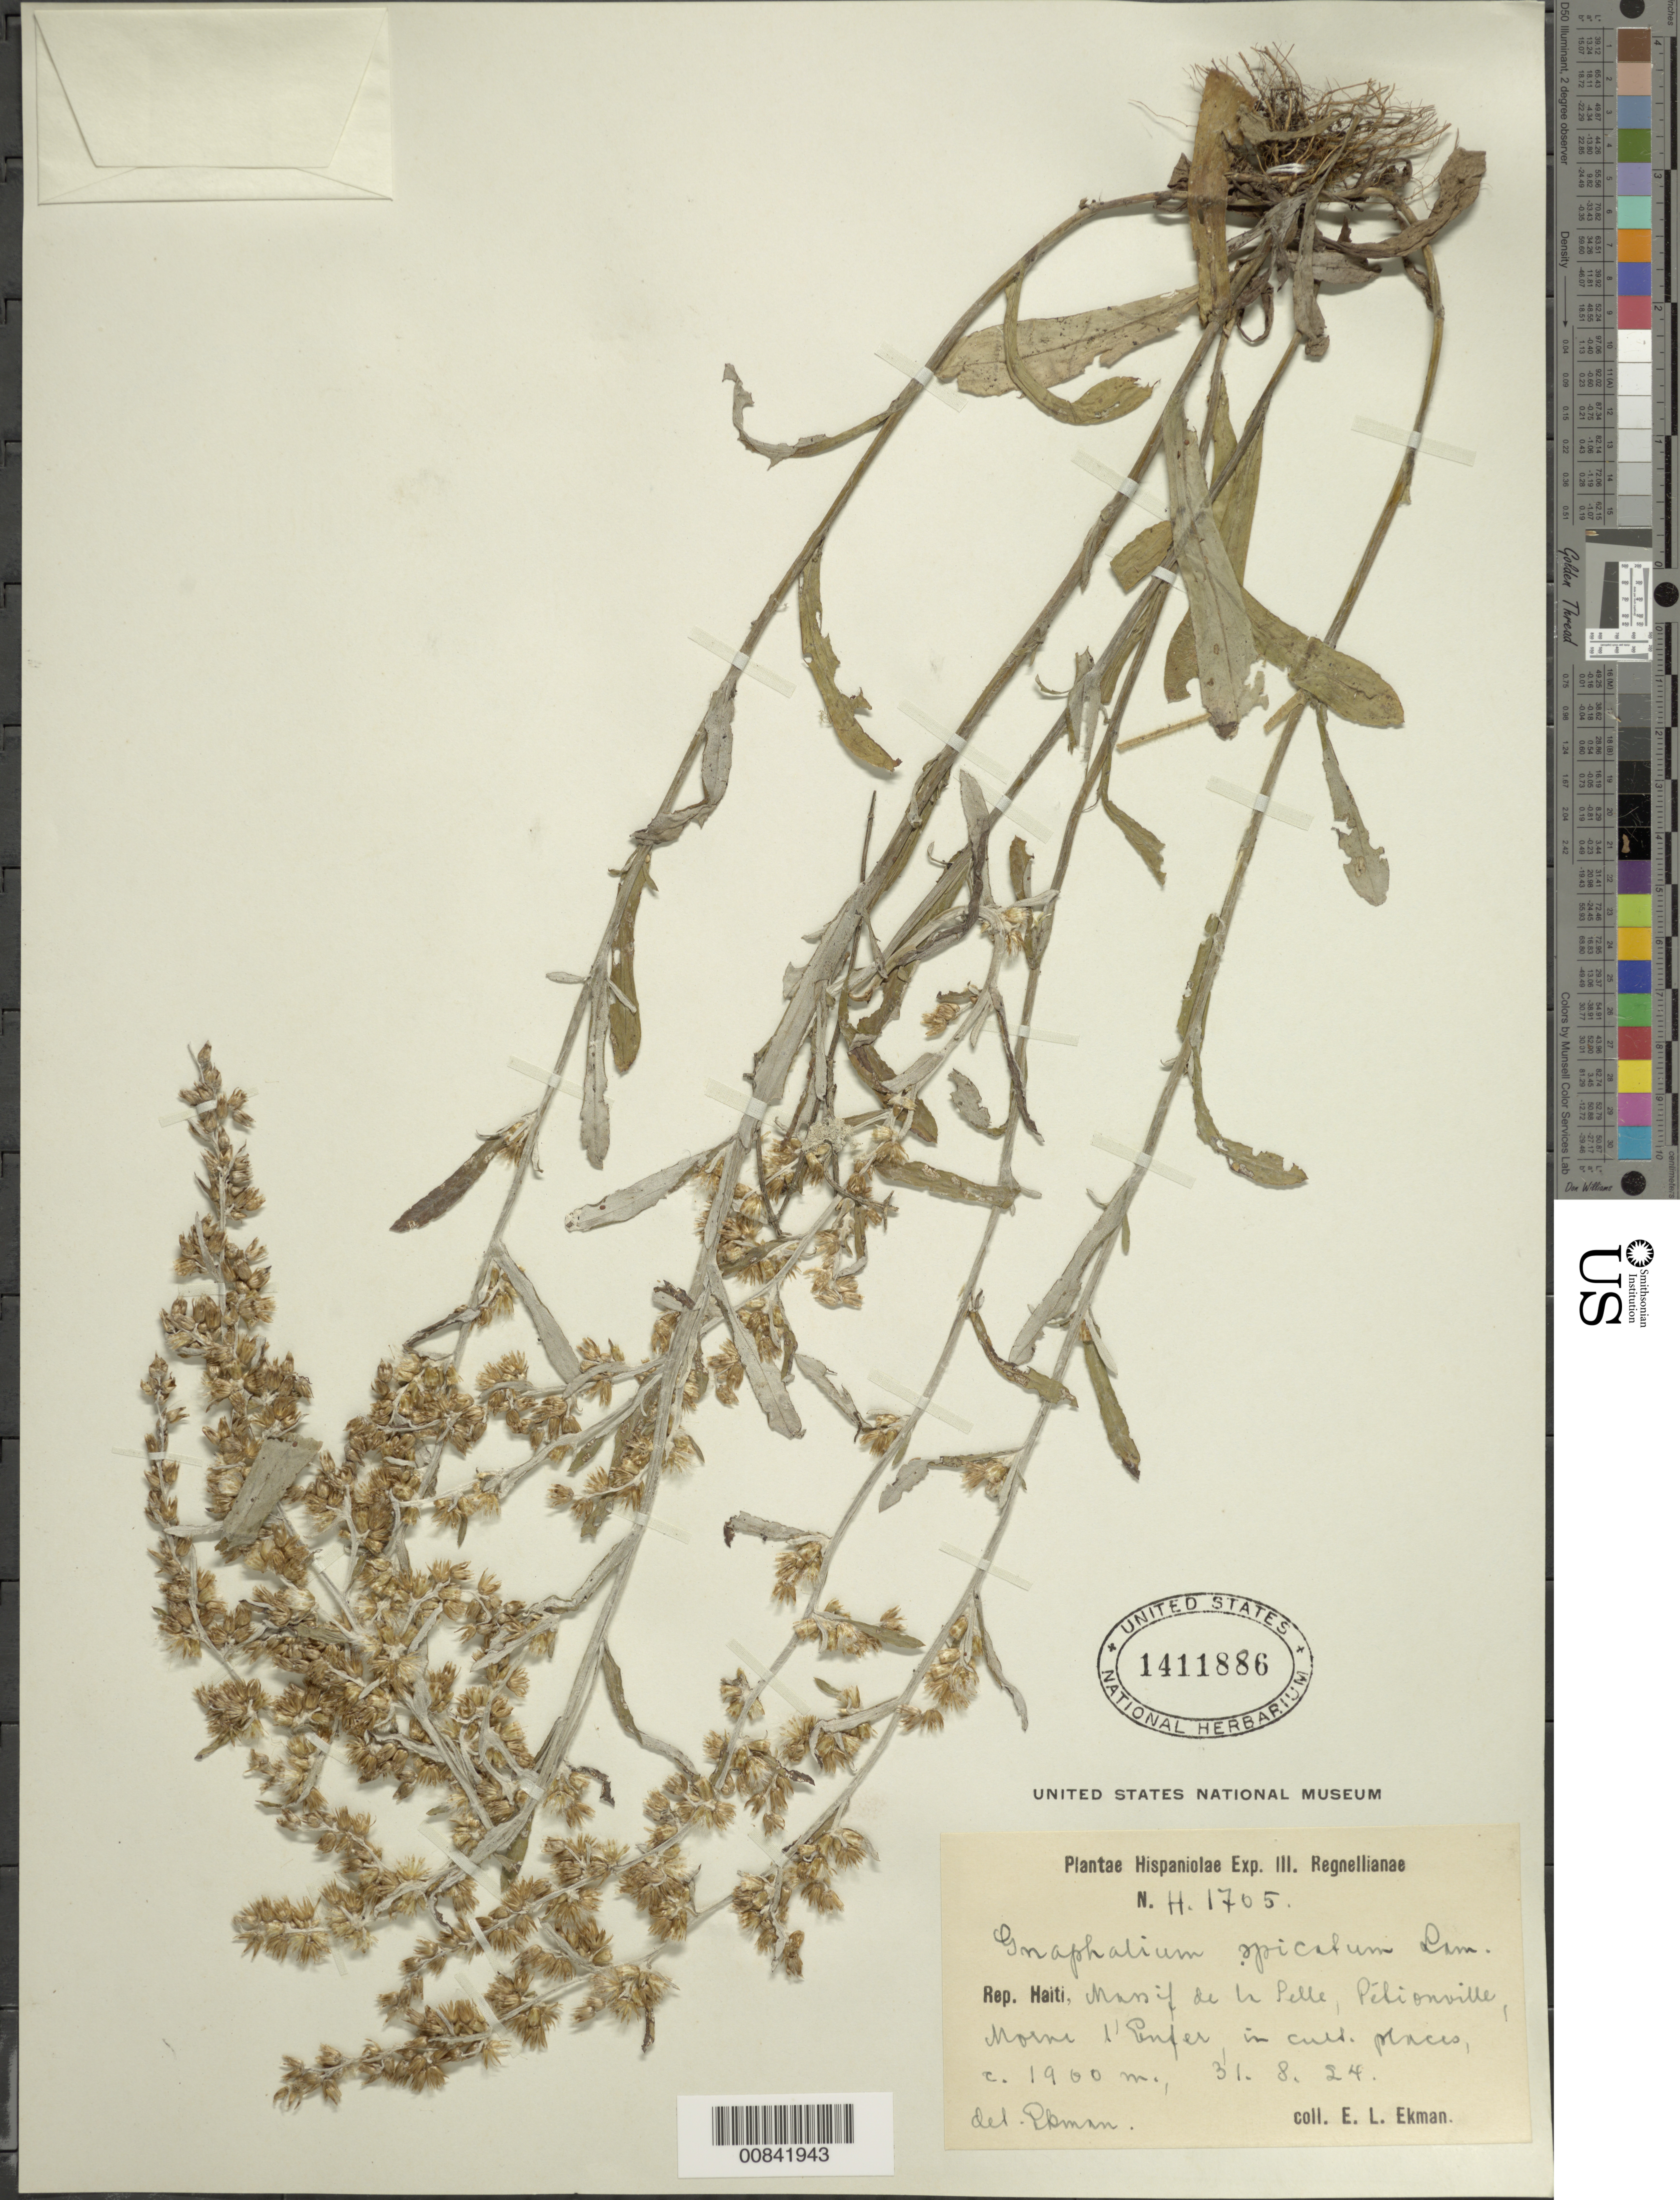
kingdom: Plantae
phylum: Tracheophyta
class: Magnoliopsida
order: Asterales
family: Asteraceae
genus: Gamochaeta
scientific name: Gamochaeta coarctata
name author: (Willd.) Kerguélen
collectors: E. L. Ekman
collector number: H 1705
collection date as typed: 31 Aug 1924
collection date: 1924-08-31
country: Haiti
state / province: Ouest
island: Hispaniola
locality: Massif de la Selle, Pétionville, Morne l'Enfer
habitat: In cultivated places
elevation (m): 1900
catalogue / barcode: US 1411886